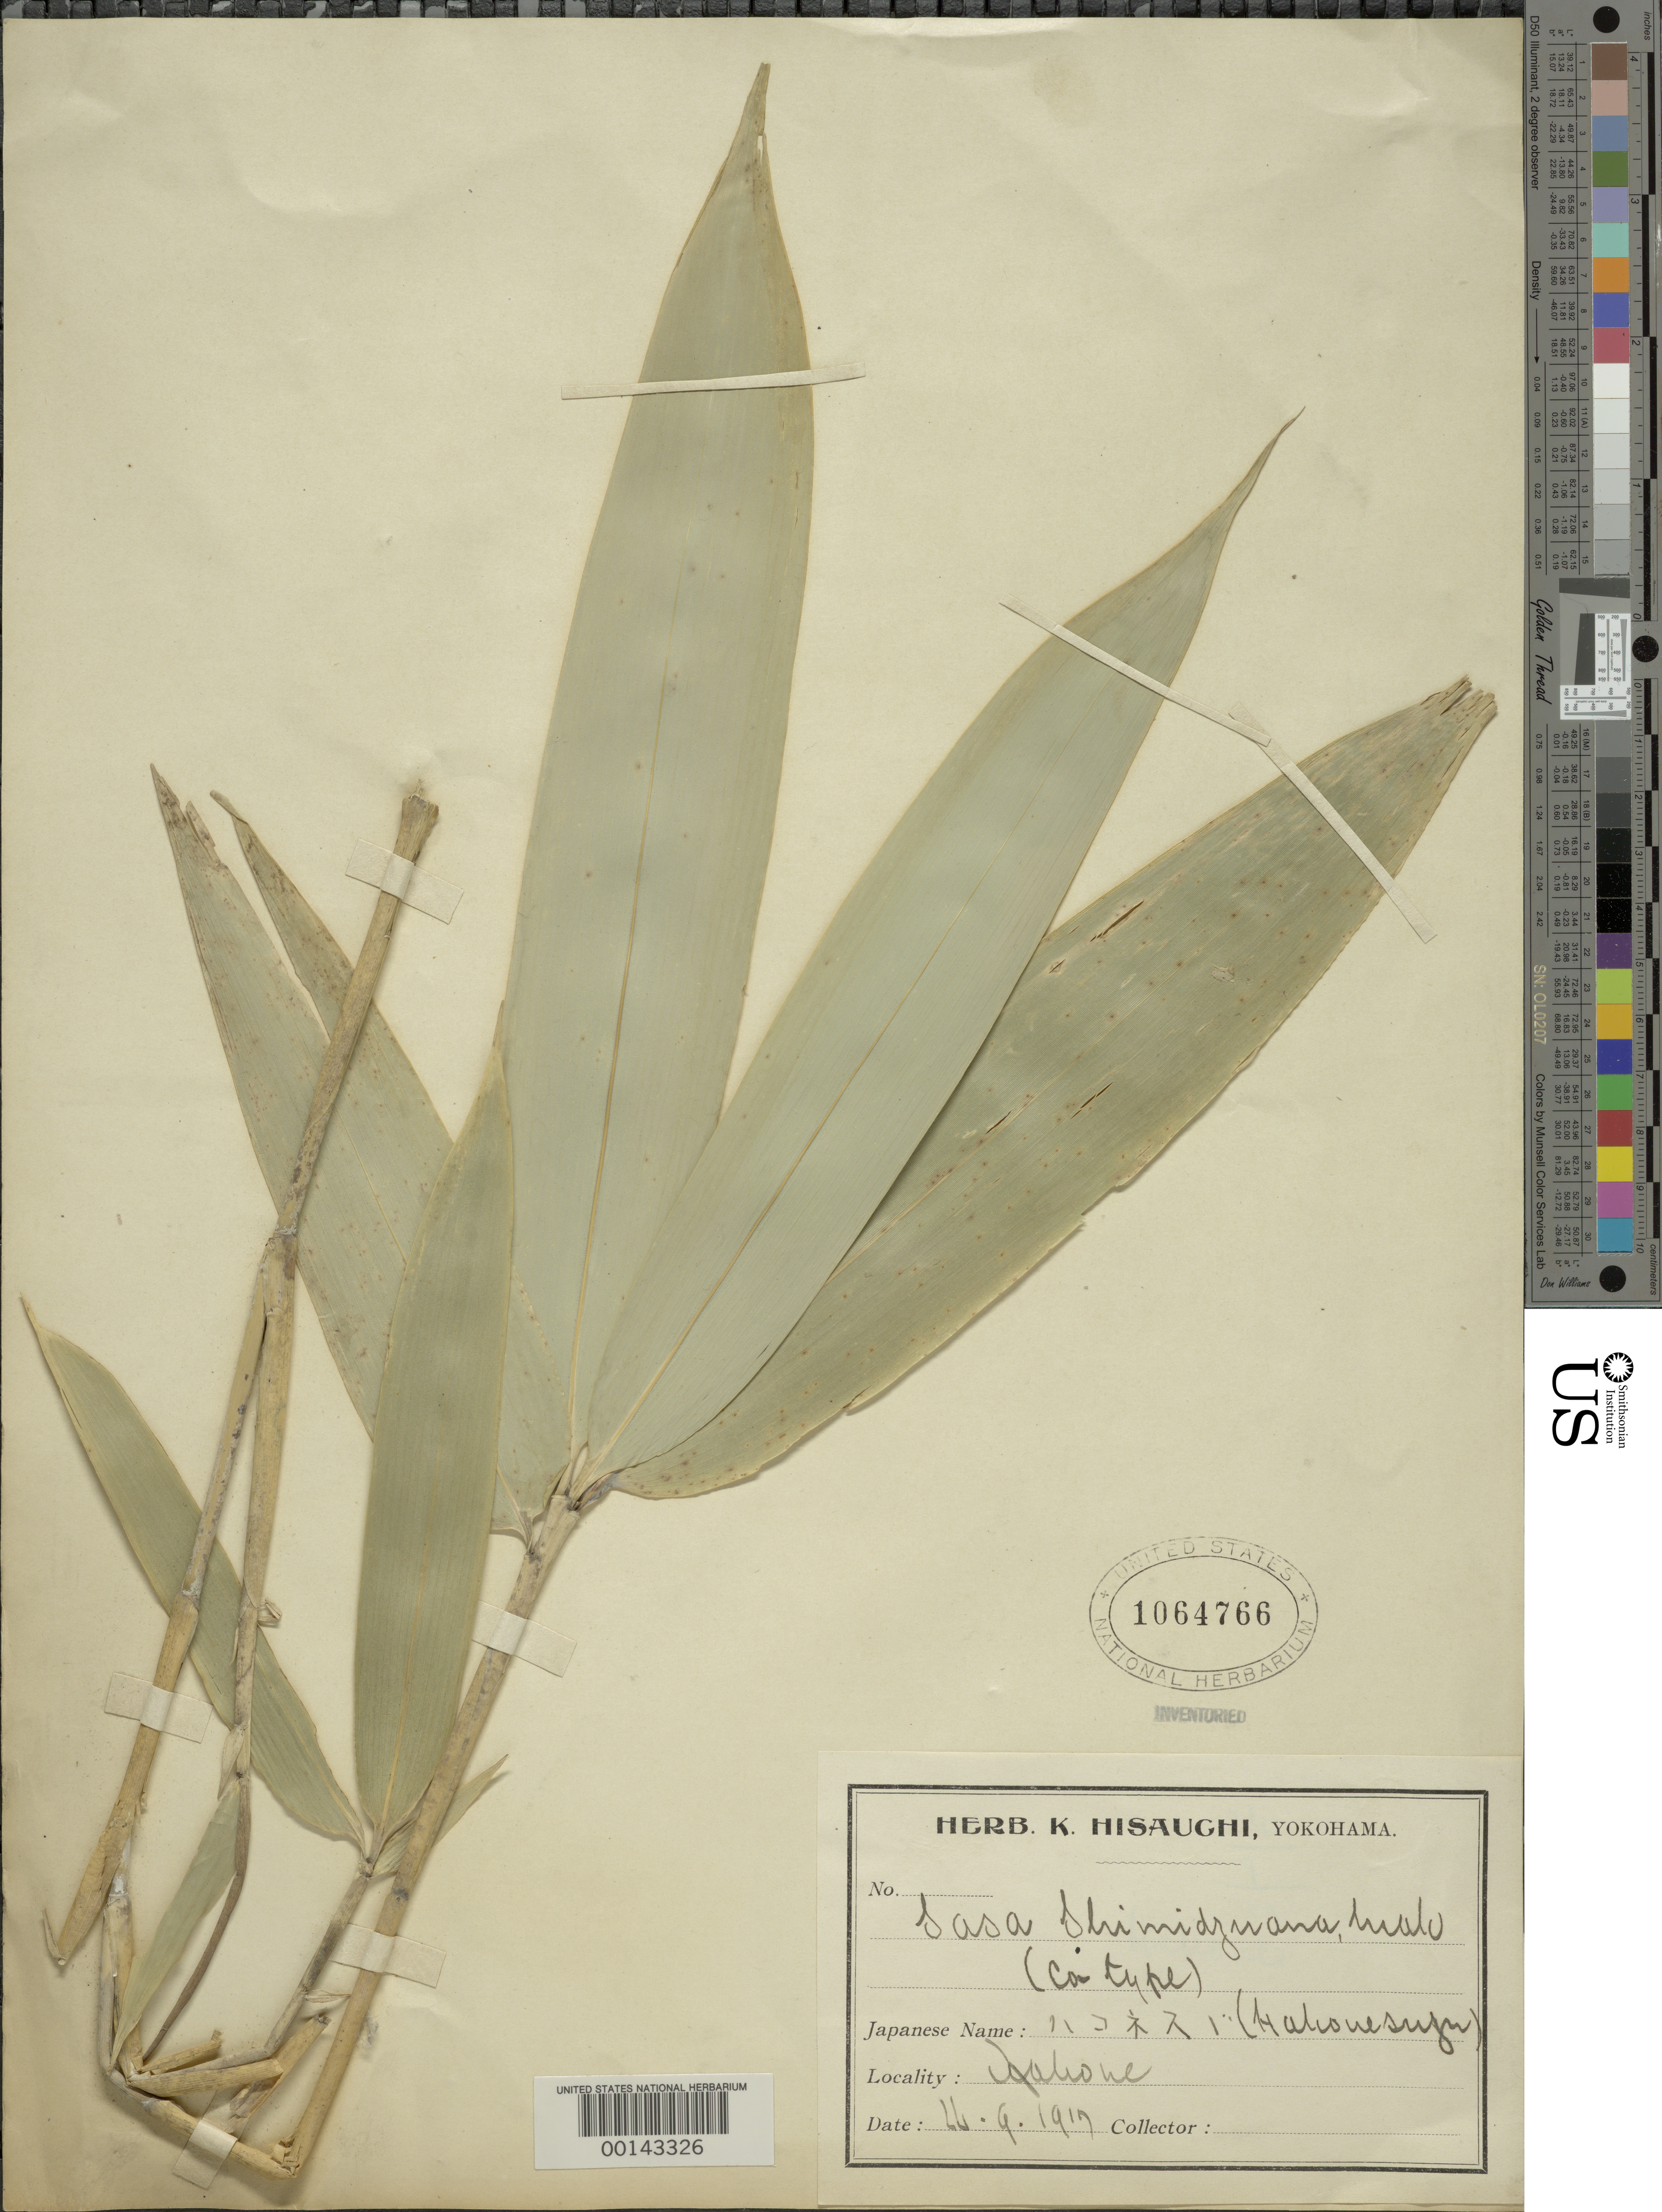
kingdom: Plantae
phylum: Tracheophyta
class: Liliopsida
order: Poales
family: Poaceae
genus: Sasa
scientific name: Sasa shimidzuana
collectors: K. Hisauchi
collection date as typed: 11 Sep 1917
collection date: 1917-09-11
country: Japan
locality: Hakone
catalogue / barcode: US 1064766